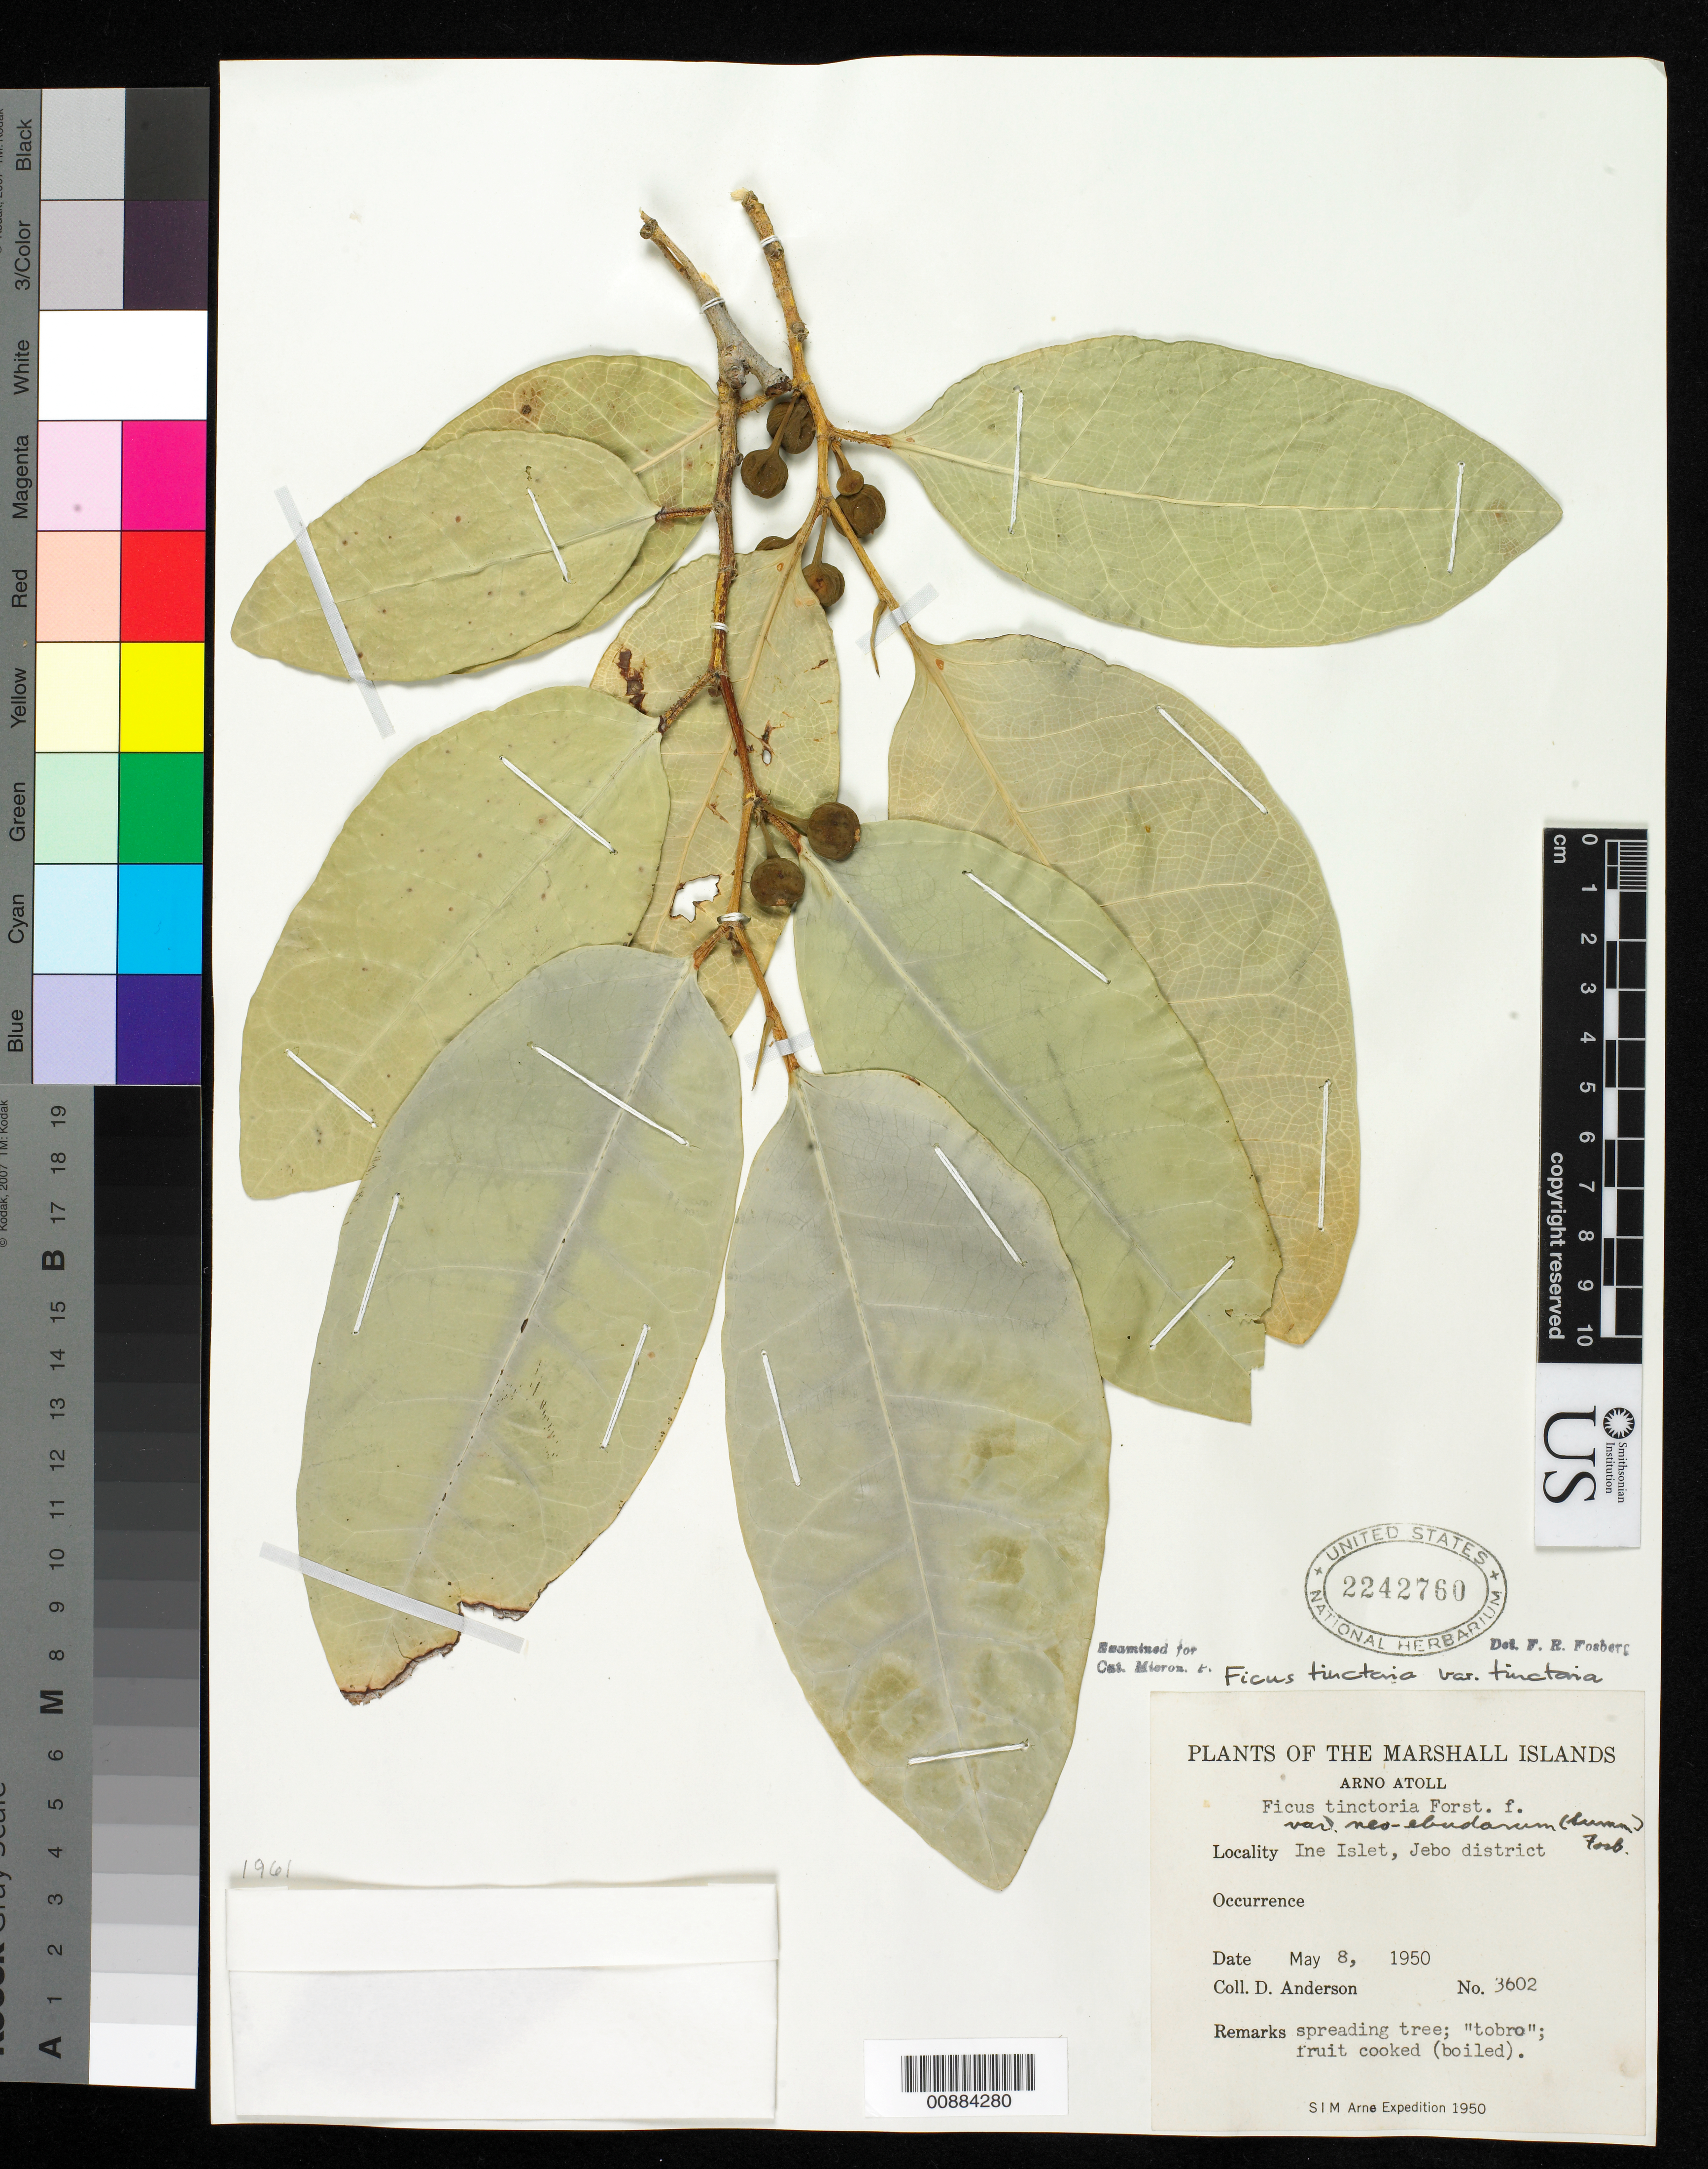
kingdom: Plantae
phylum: Tracheophyta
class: Magnoliopsida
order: Rosales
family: Moraceae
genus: Ficus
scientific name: Ficus tinctoria var. tinctoria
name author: G. Forst.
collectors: D. Anderson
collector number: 3602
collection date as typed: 08 May 1950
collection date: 1950-05-08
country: Marshall Islands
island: Arno Atoll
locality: Ine Islet, Jebo district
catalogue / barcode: US 2242760